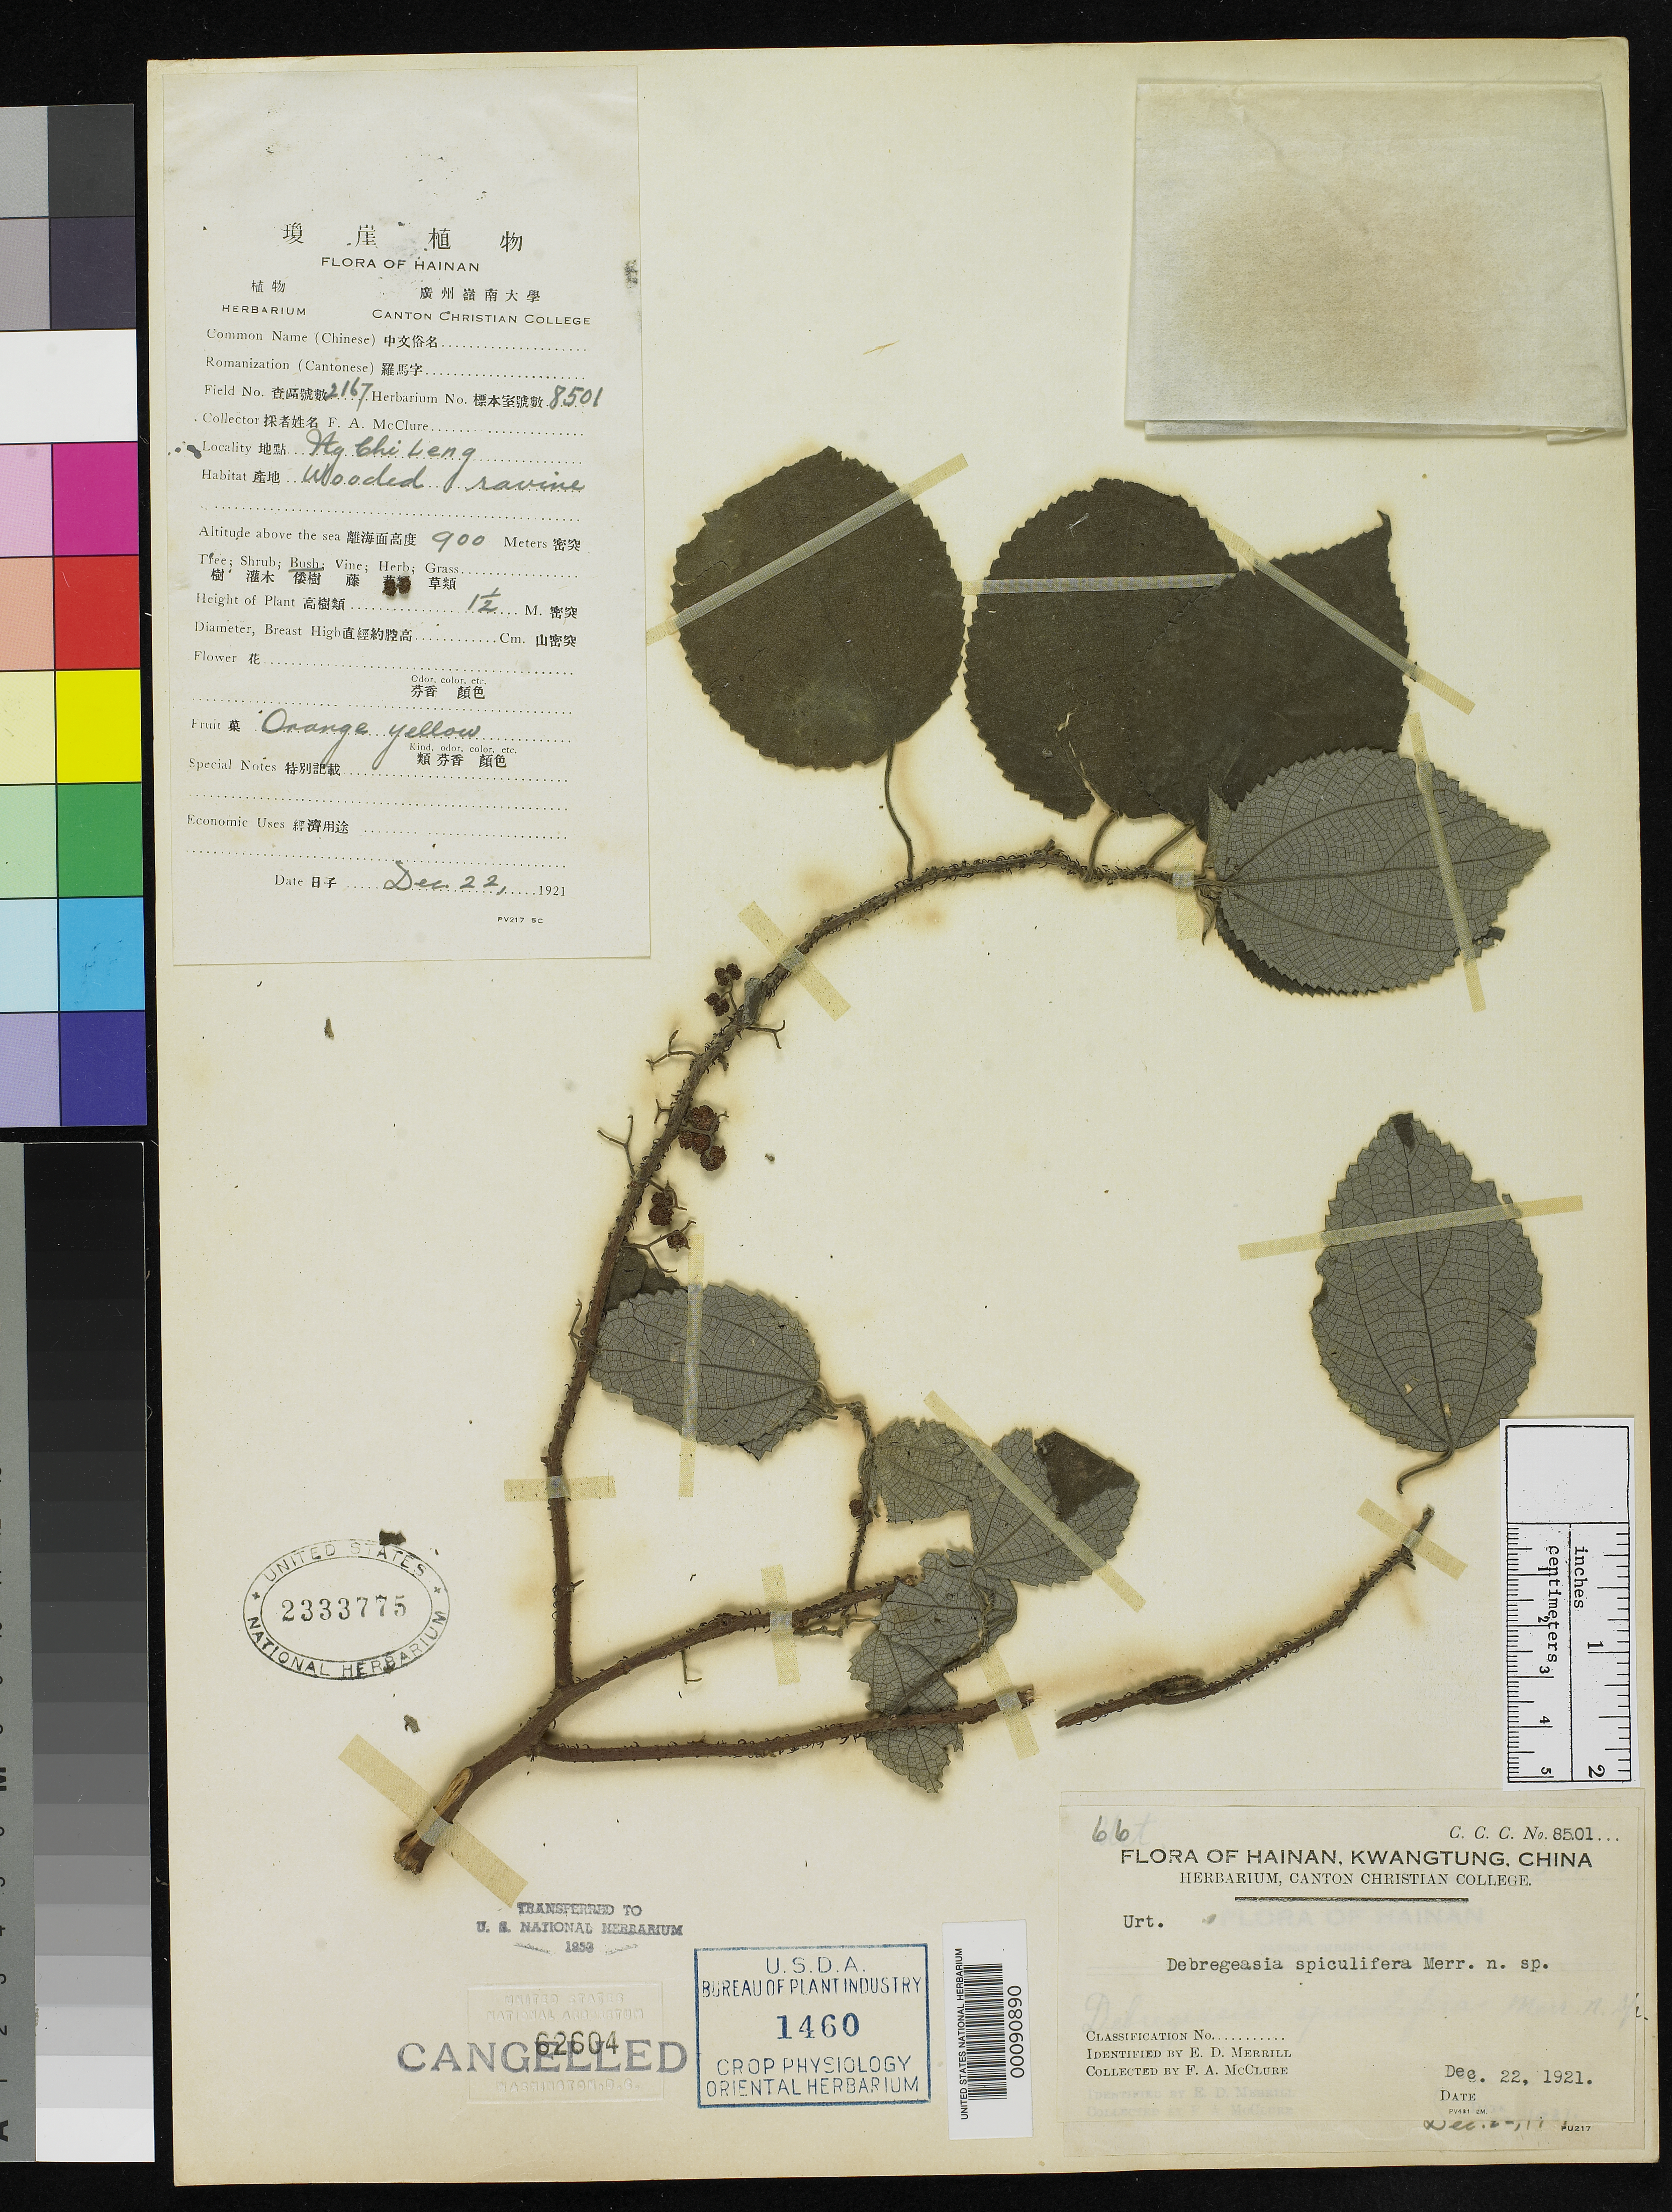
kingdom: Plantae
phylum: Tracheophyta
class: Magnoliopsida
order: Rosales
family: Urticaceae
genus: Debregeasia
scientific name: Debregeasia spiculifera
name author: Merr.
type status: Isotype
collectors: F. A. McClure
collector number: C.C.C. 8501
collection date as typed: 22 Dec 1921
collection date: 1921-12-22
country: China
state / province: Hainan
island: Hainan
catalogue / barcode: US 2333775